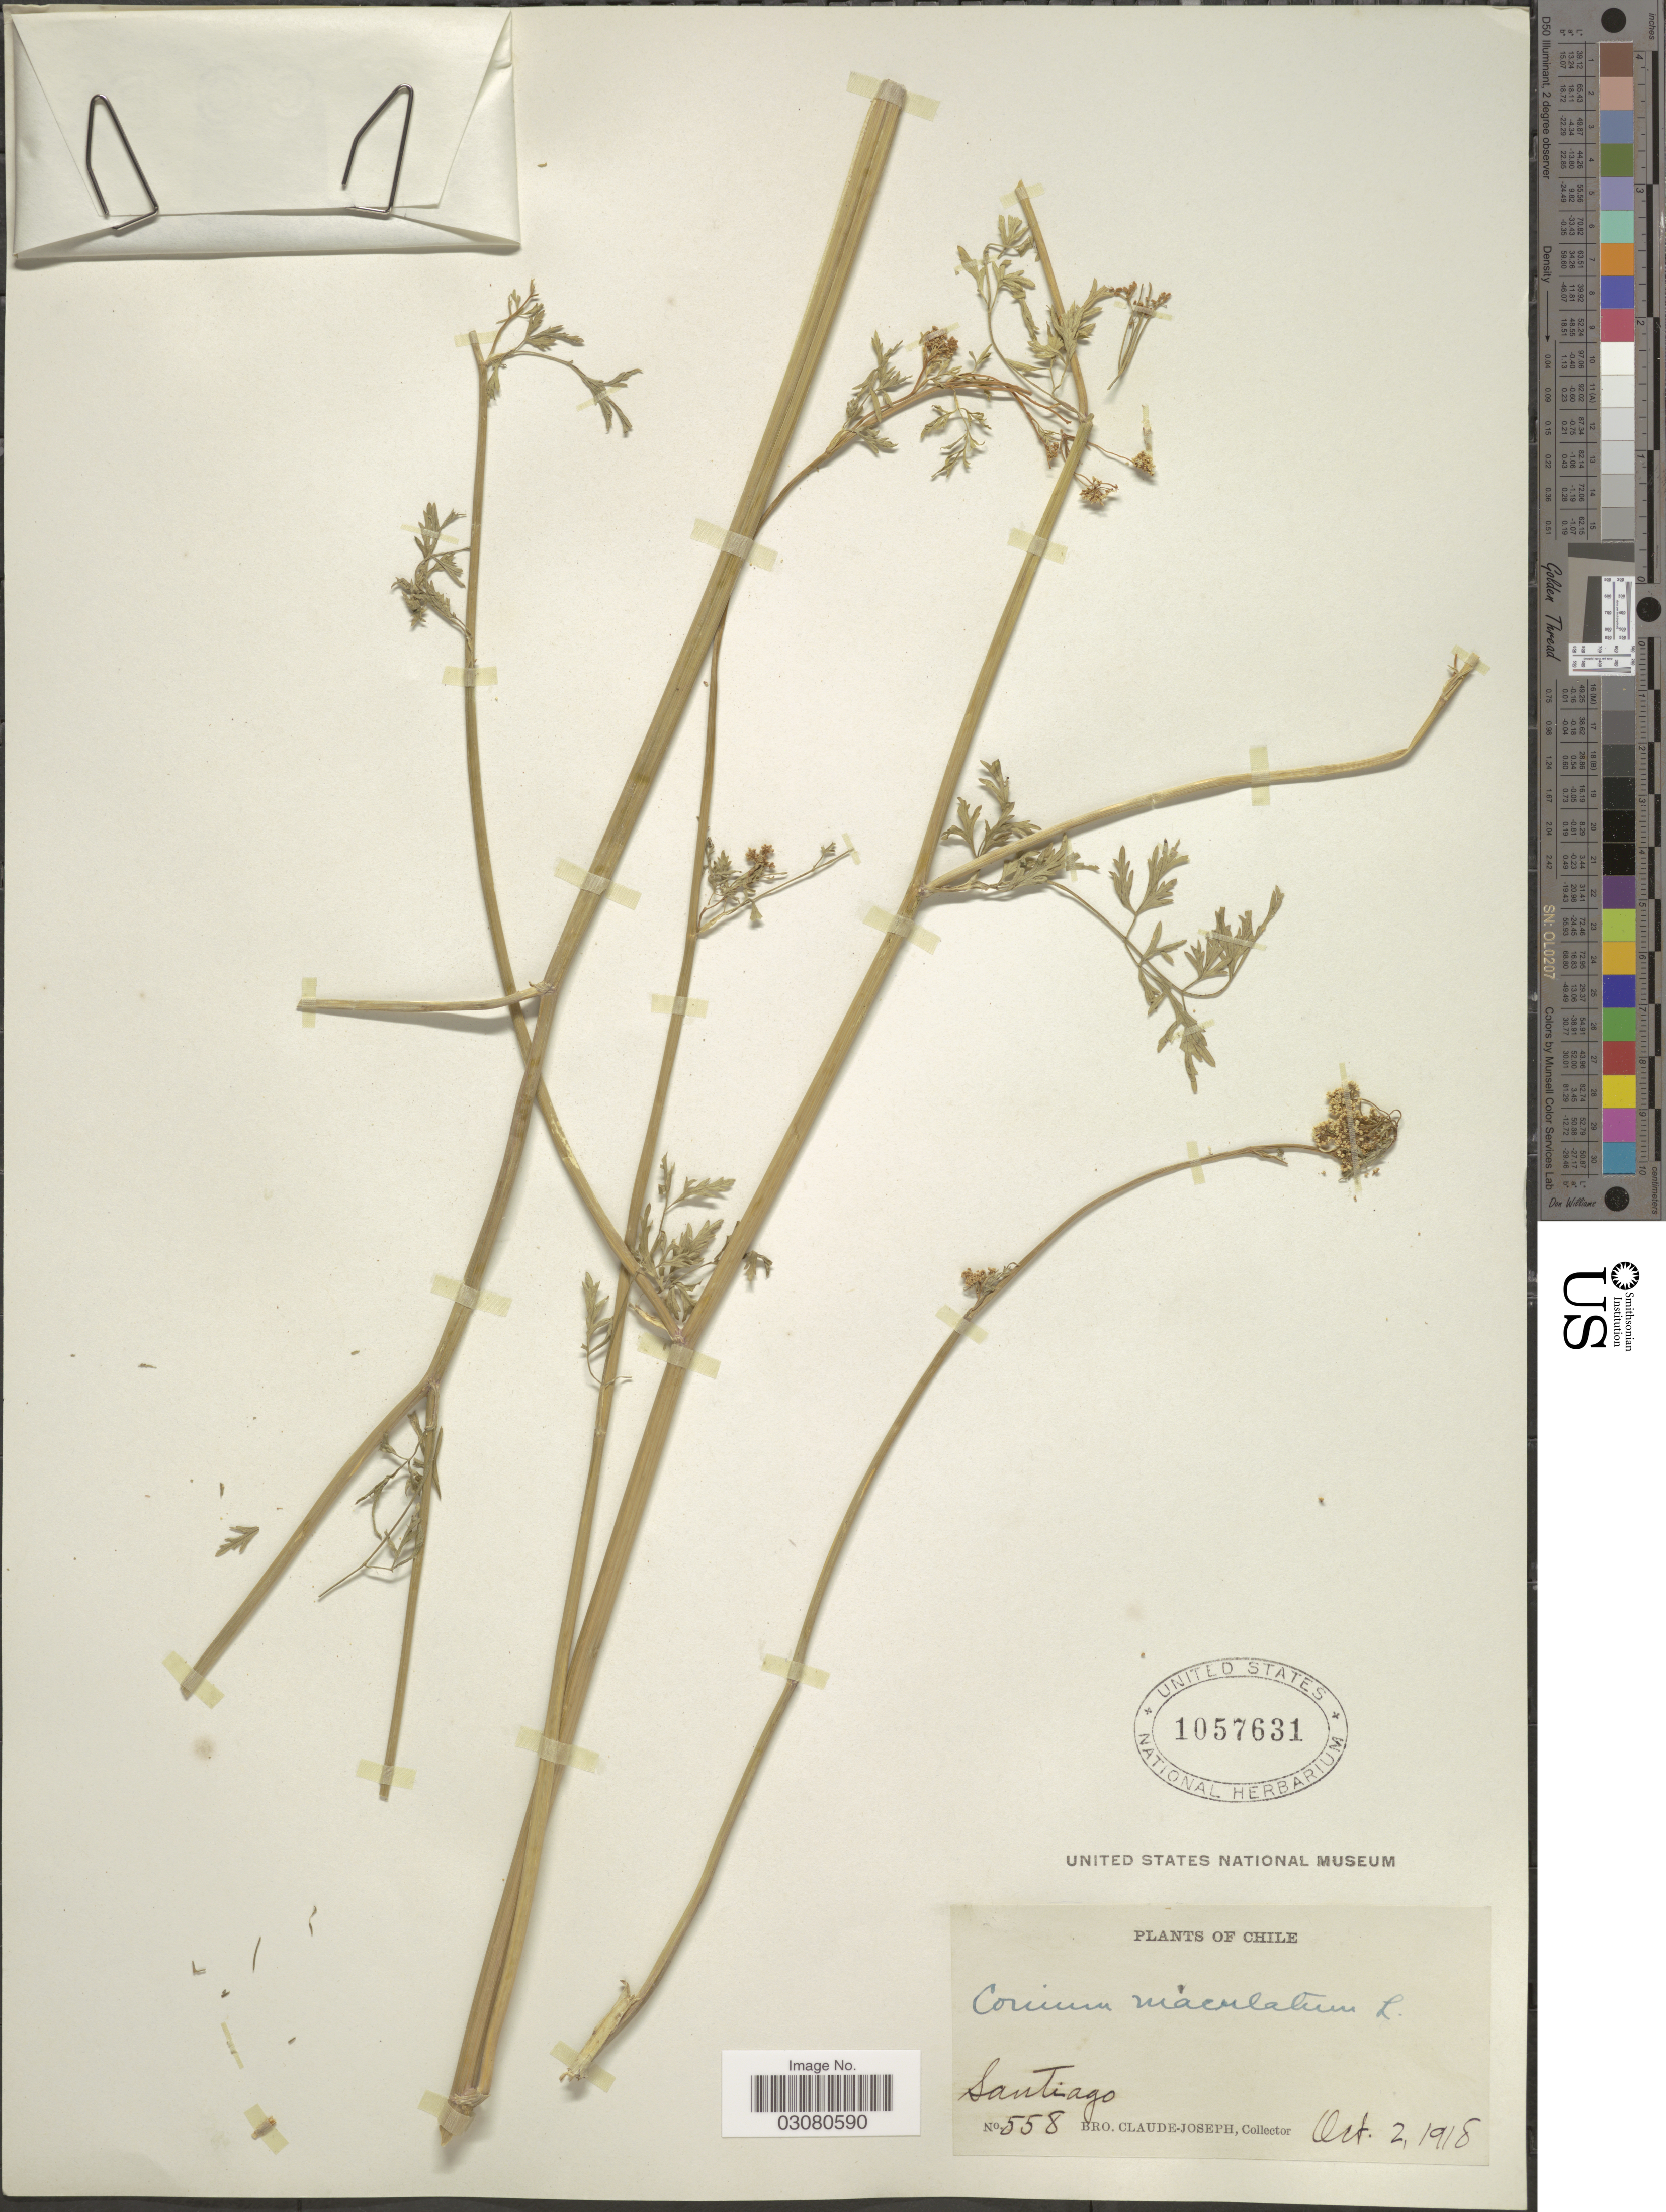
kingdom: Plantae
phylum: Tracheophyta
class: Magnoliopsida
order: Apiales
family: Apiaceae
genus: Conium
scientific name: Conium maculatum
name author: L.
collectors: Bro. Claude-Joseph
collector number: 558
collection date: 1918-10-02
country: Chile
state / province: Región Metropolitana (RM)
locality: Santiago.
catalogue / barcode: US 1057631